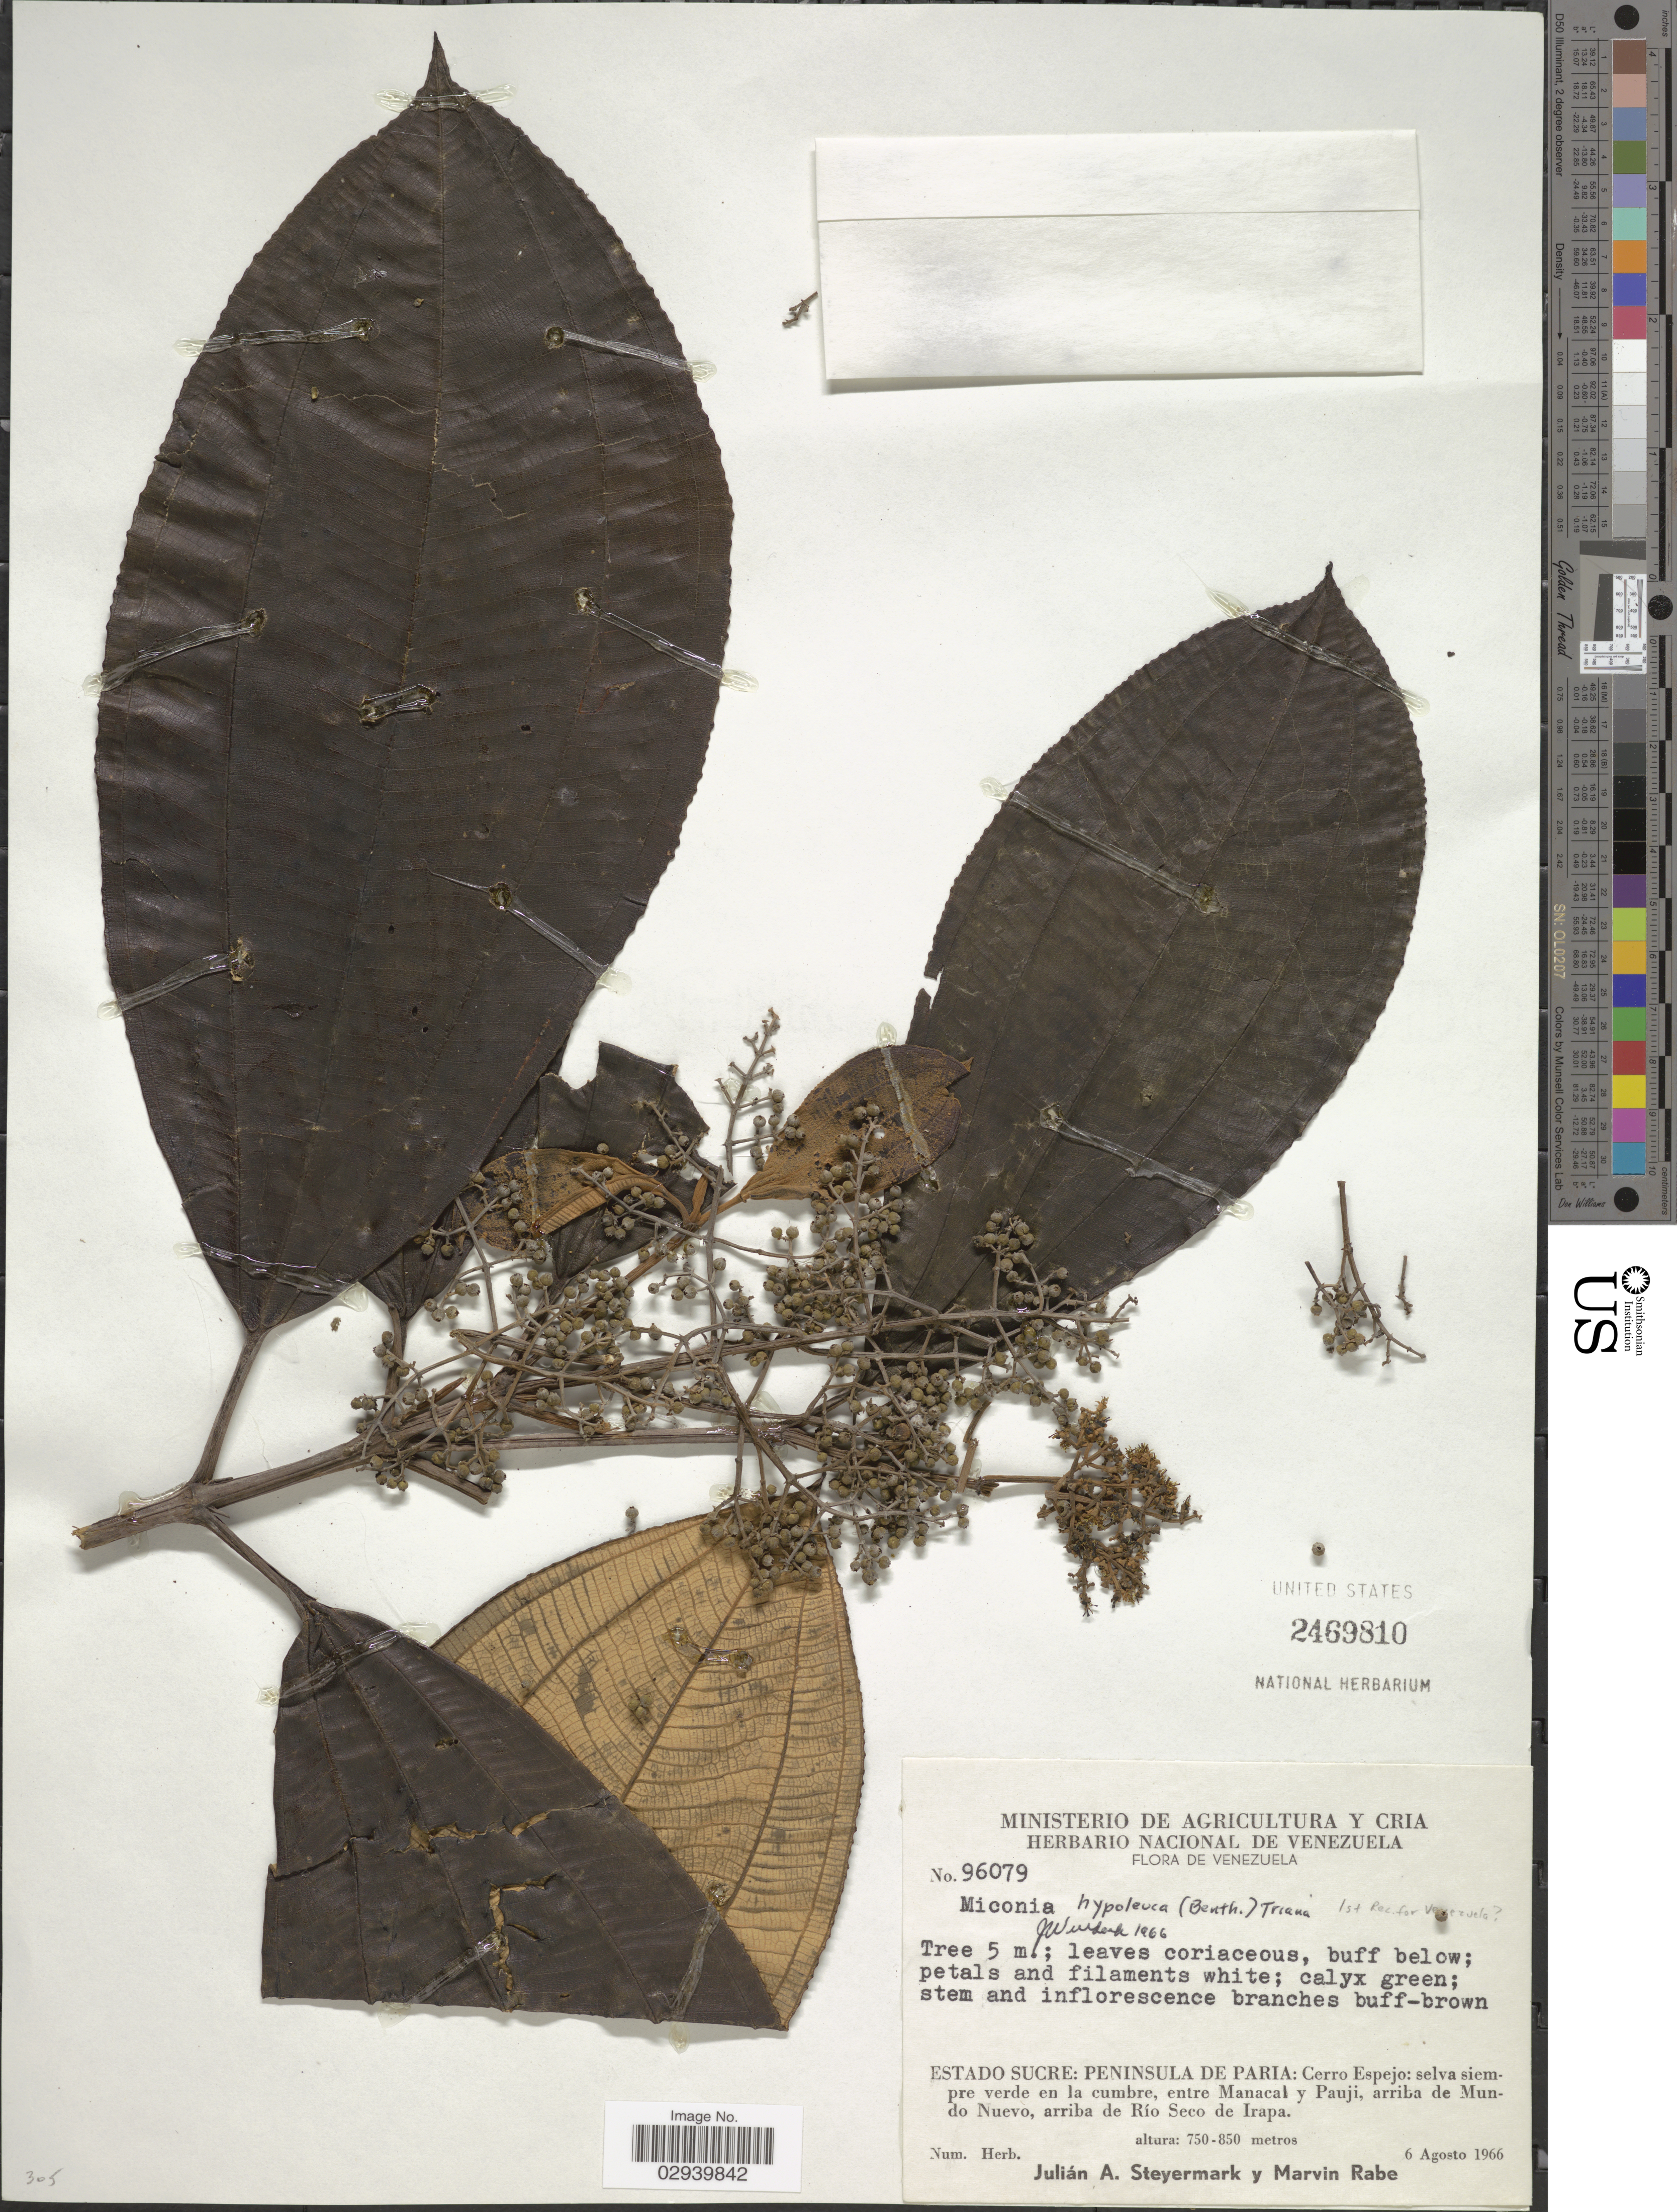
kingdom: Plantae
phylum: Tracheophyta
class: Magnoliopsida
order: Myrtales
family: Melastomataceae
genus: Miconia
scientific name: Miconia hypoleuca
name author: (Benth.) Triana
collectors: J. Steyermark & M. Rabe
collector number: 96079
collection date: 1966-08-06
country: Venezuela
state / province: Sucre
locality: Estado Sucre: Peninsula de Paria: Cerro Espejo: selva siempre verde en la cumbre, entre Manacal y Pauji, arriba de Mundo Nuevo, arriba de Río Seco de Irapa.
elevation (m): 750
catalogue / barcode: US 2469810